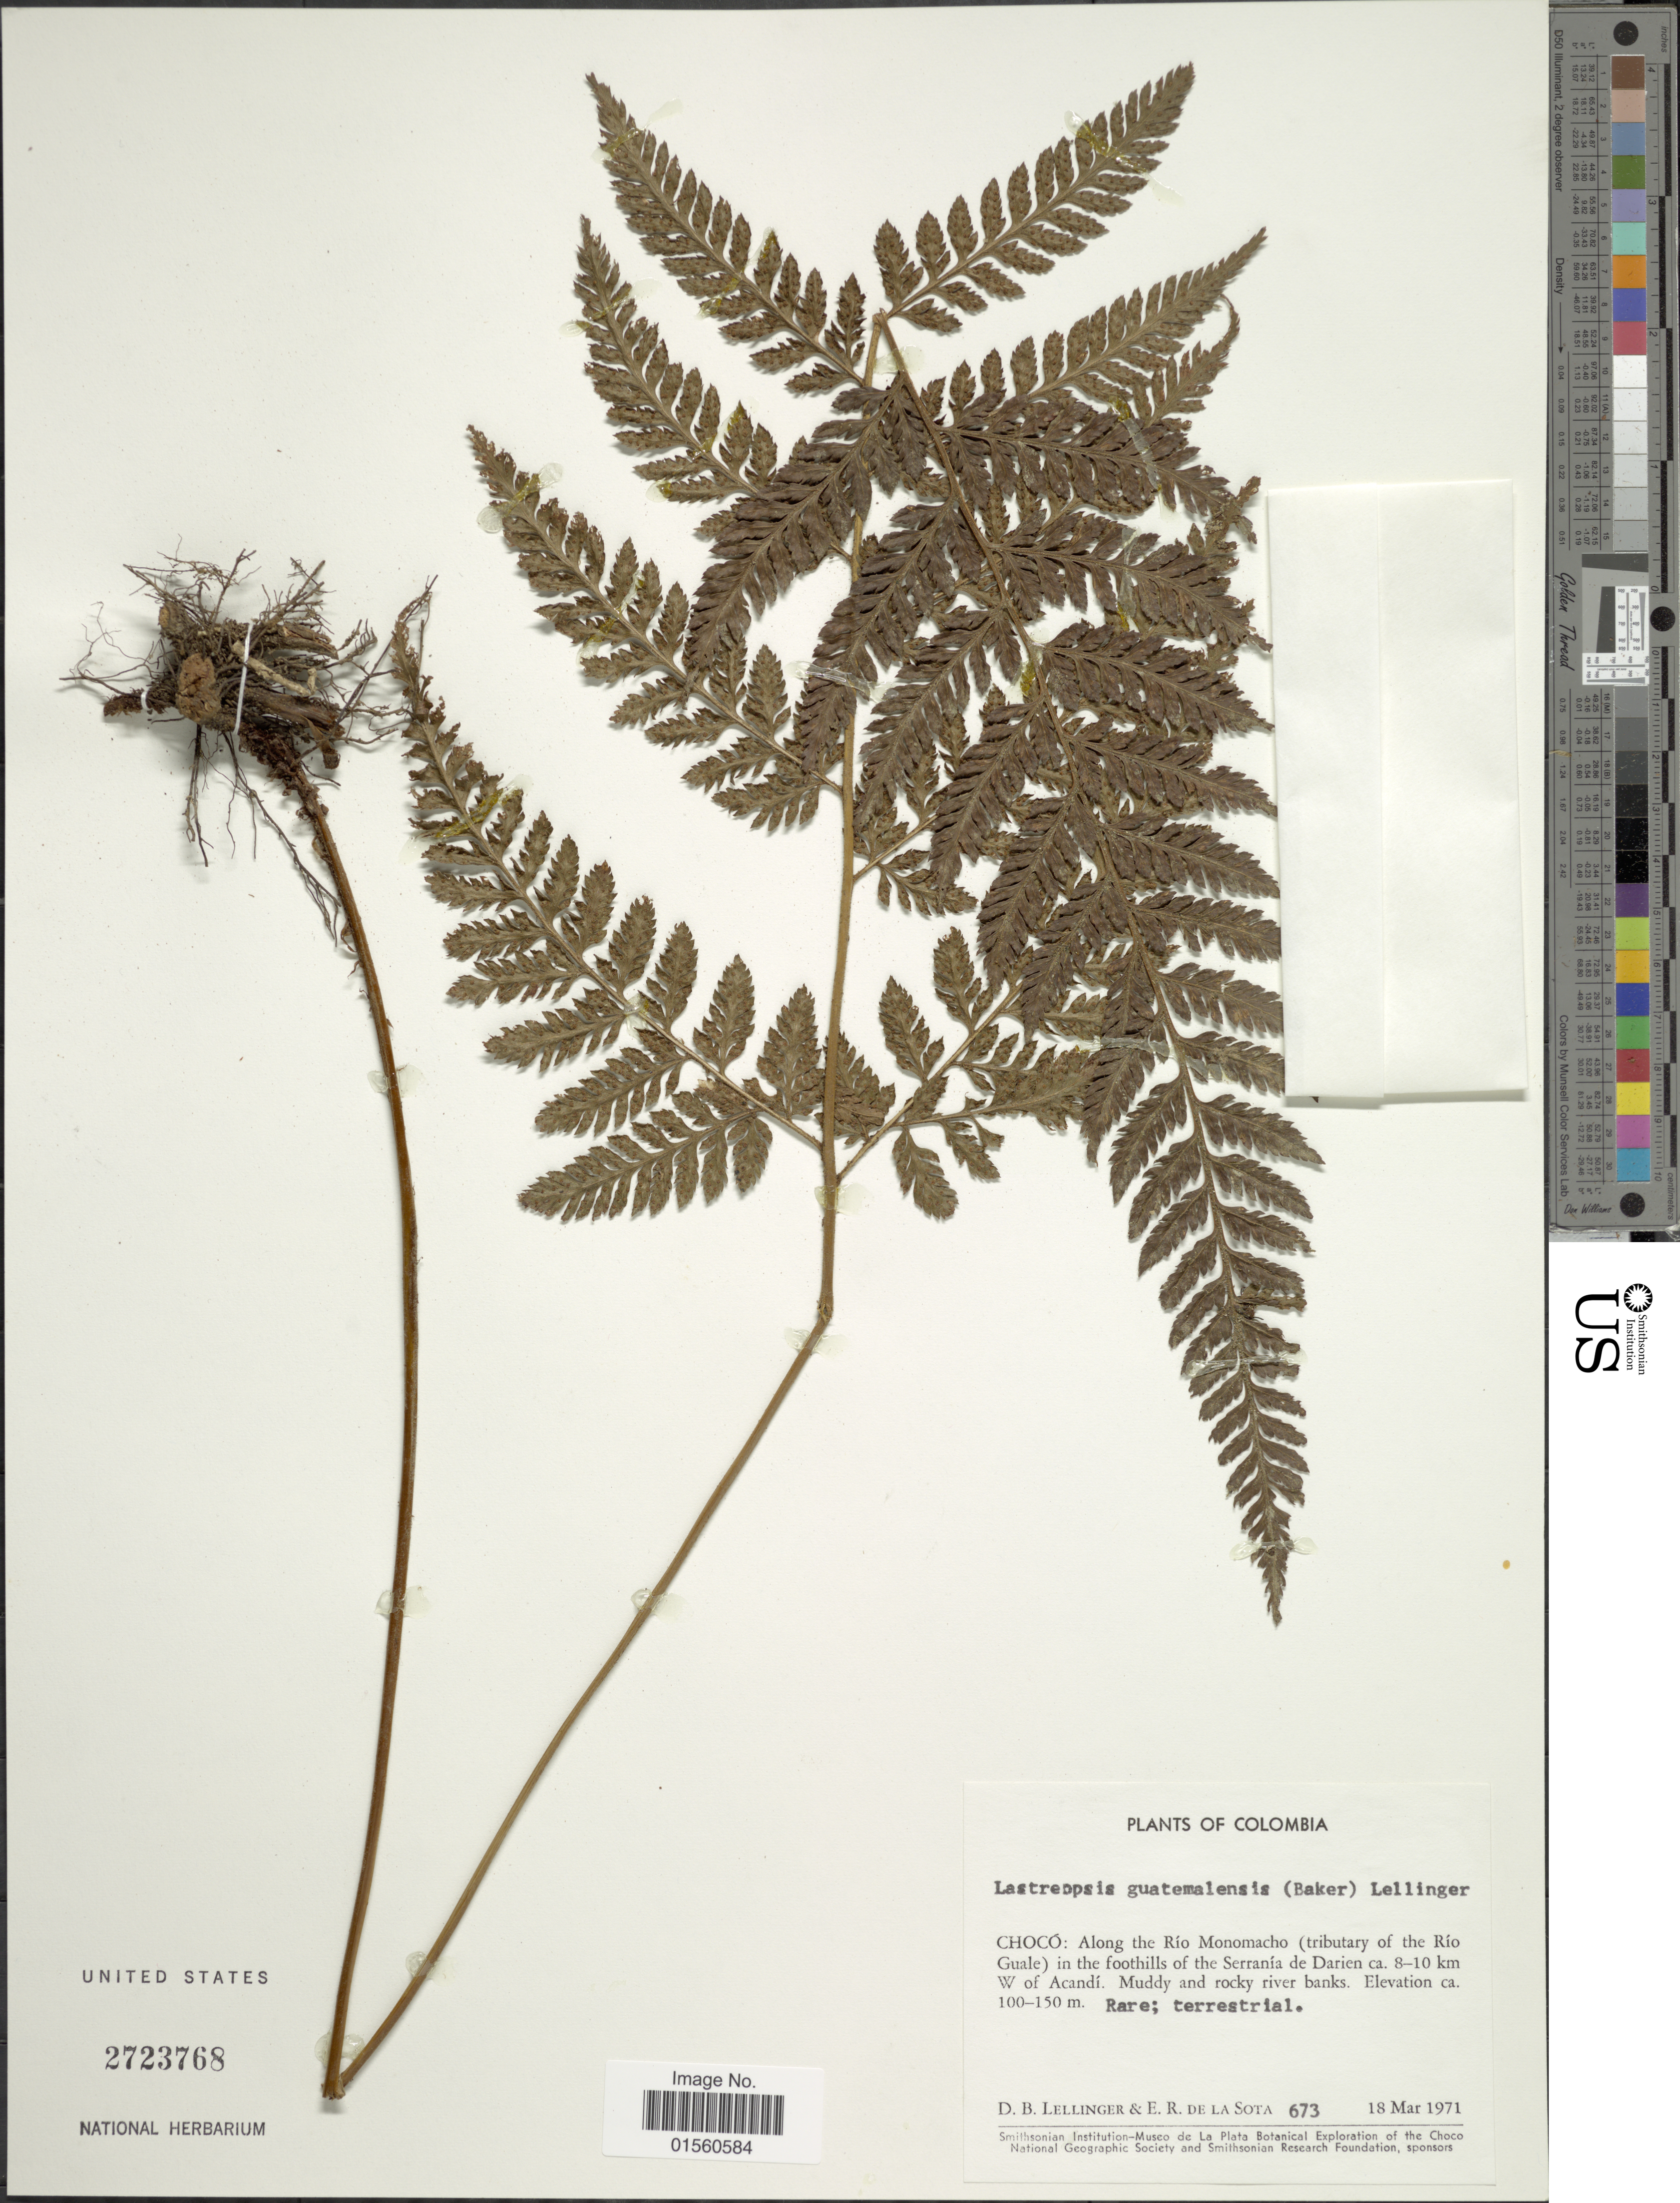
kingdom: Plantae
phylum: Tracheophyta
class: Polypodiopsida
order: Polypodiales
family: Dryopteridaceae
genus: Parapolystichum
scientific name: Parapolystichum excultum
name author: (Mett.) Labiak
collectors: D. B. Lellinger & E. R. de la Sota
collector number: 673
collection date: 1971-03-18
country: Colombia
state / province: Chocó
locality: Choco: along the Rio Monomacho (tributary of the Rio Guale) in the foothills of the Serrania de Darien ca. 8-10 km W of Acandi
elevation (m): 100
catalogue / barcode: US 2723768